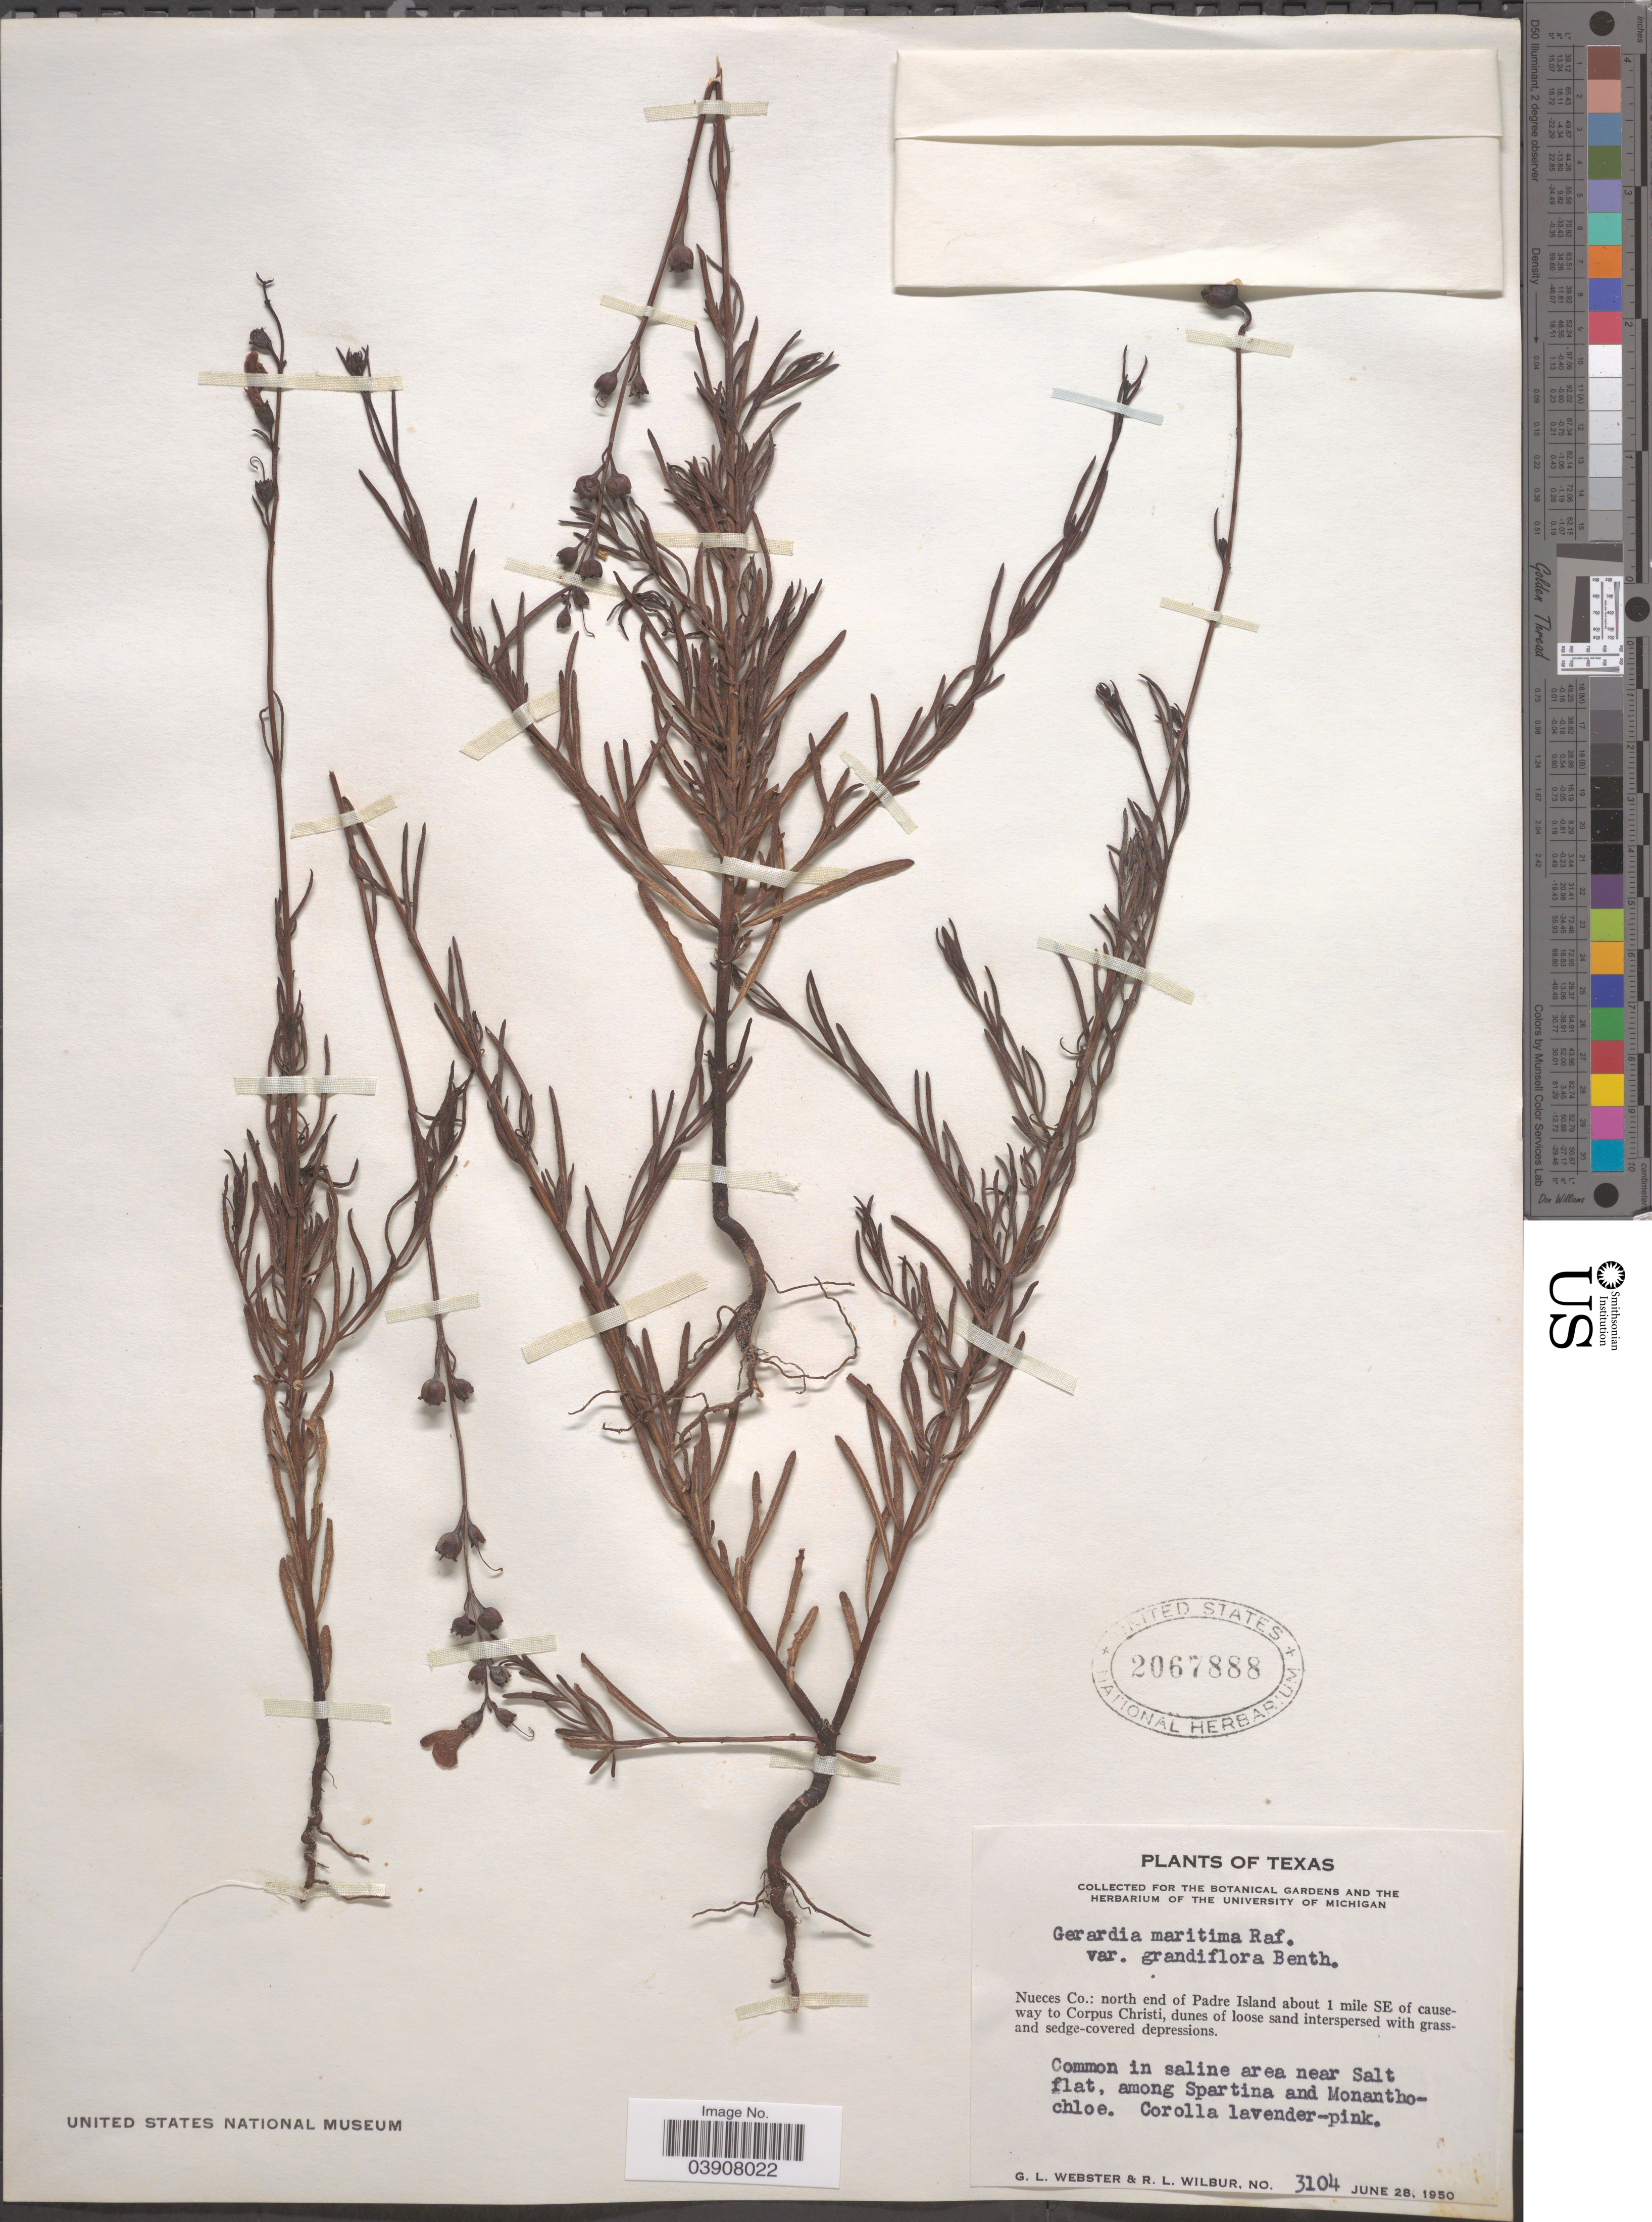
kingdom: Plantae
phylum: Tracheophyta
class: Magnoliopsida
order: Lamiales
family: Orobanchaceae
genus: Agalinis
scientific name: Agalinis maritima var. grandiflora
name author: (Benth.) Pennell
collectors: G. L. Webster & R. L. Wilbur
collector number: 3104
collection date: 1950-06-28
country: United States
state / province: Texas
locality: Nueces Co.: north end of Padre Island about 1 mile SE of causeway to Corpus Christi, dunes loose sand interspersed with grass- and sedg-covered depressions. In saline area near Salt flat.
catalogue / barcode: US 2067888